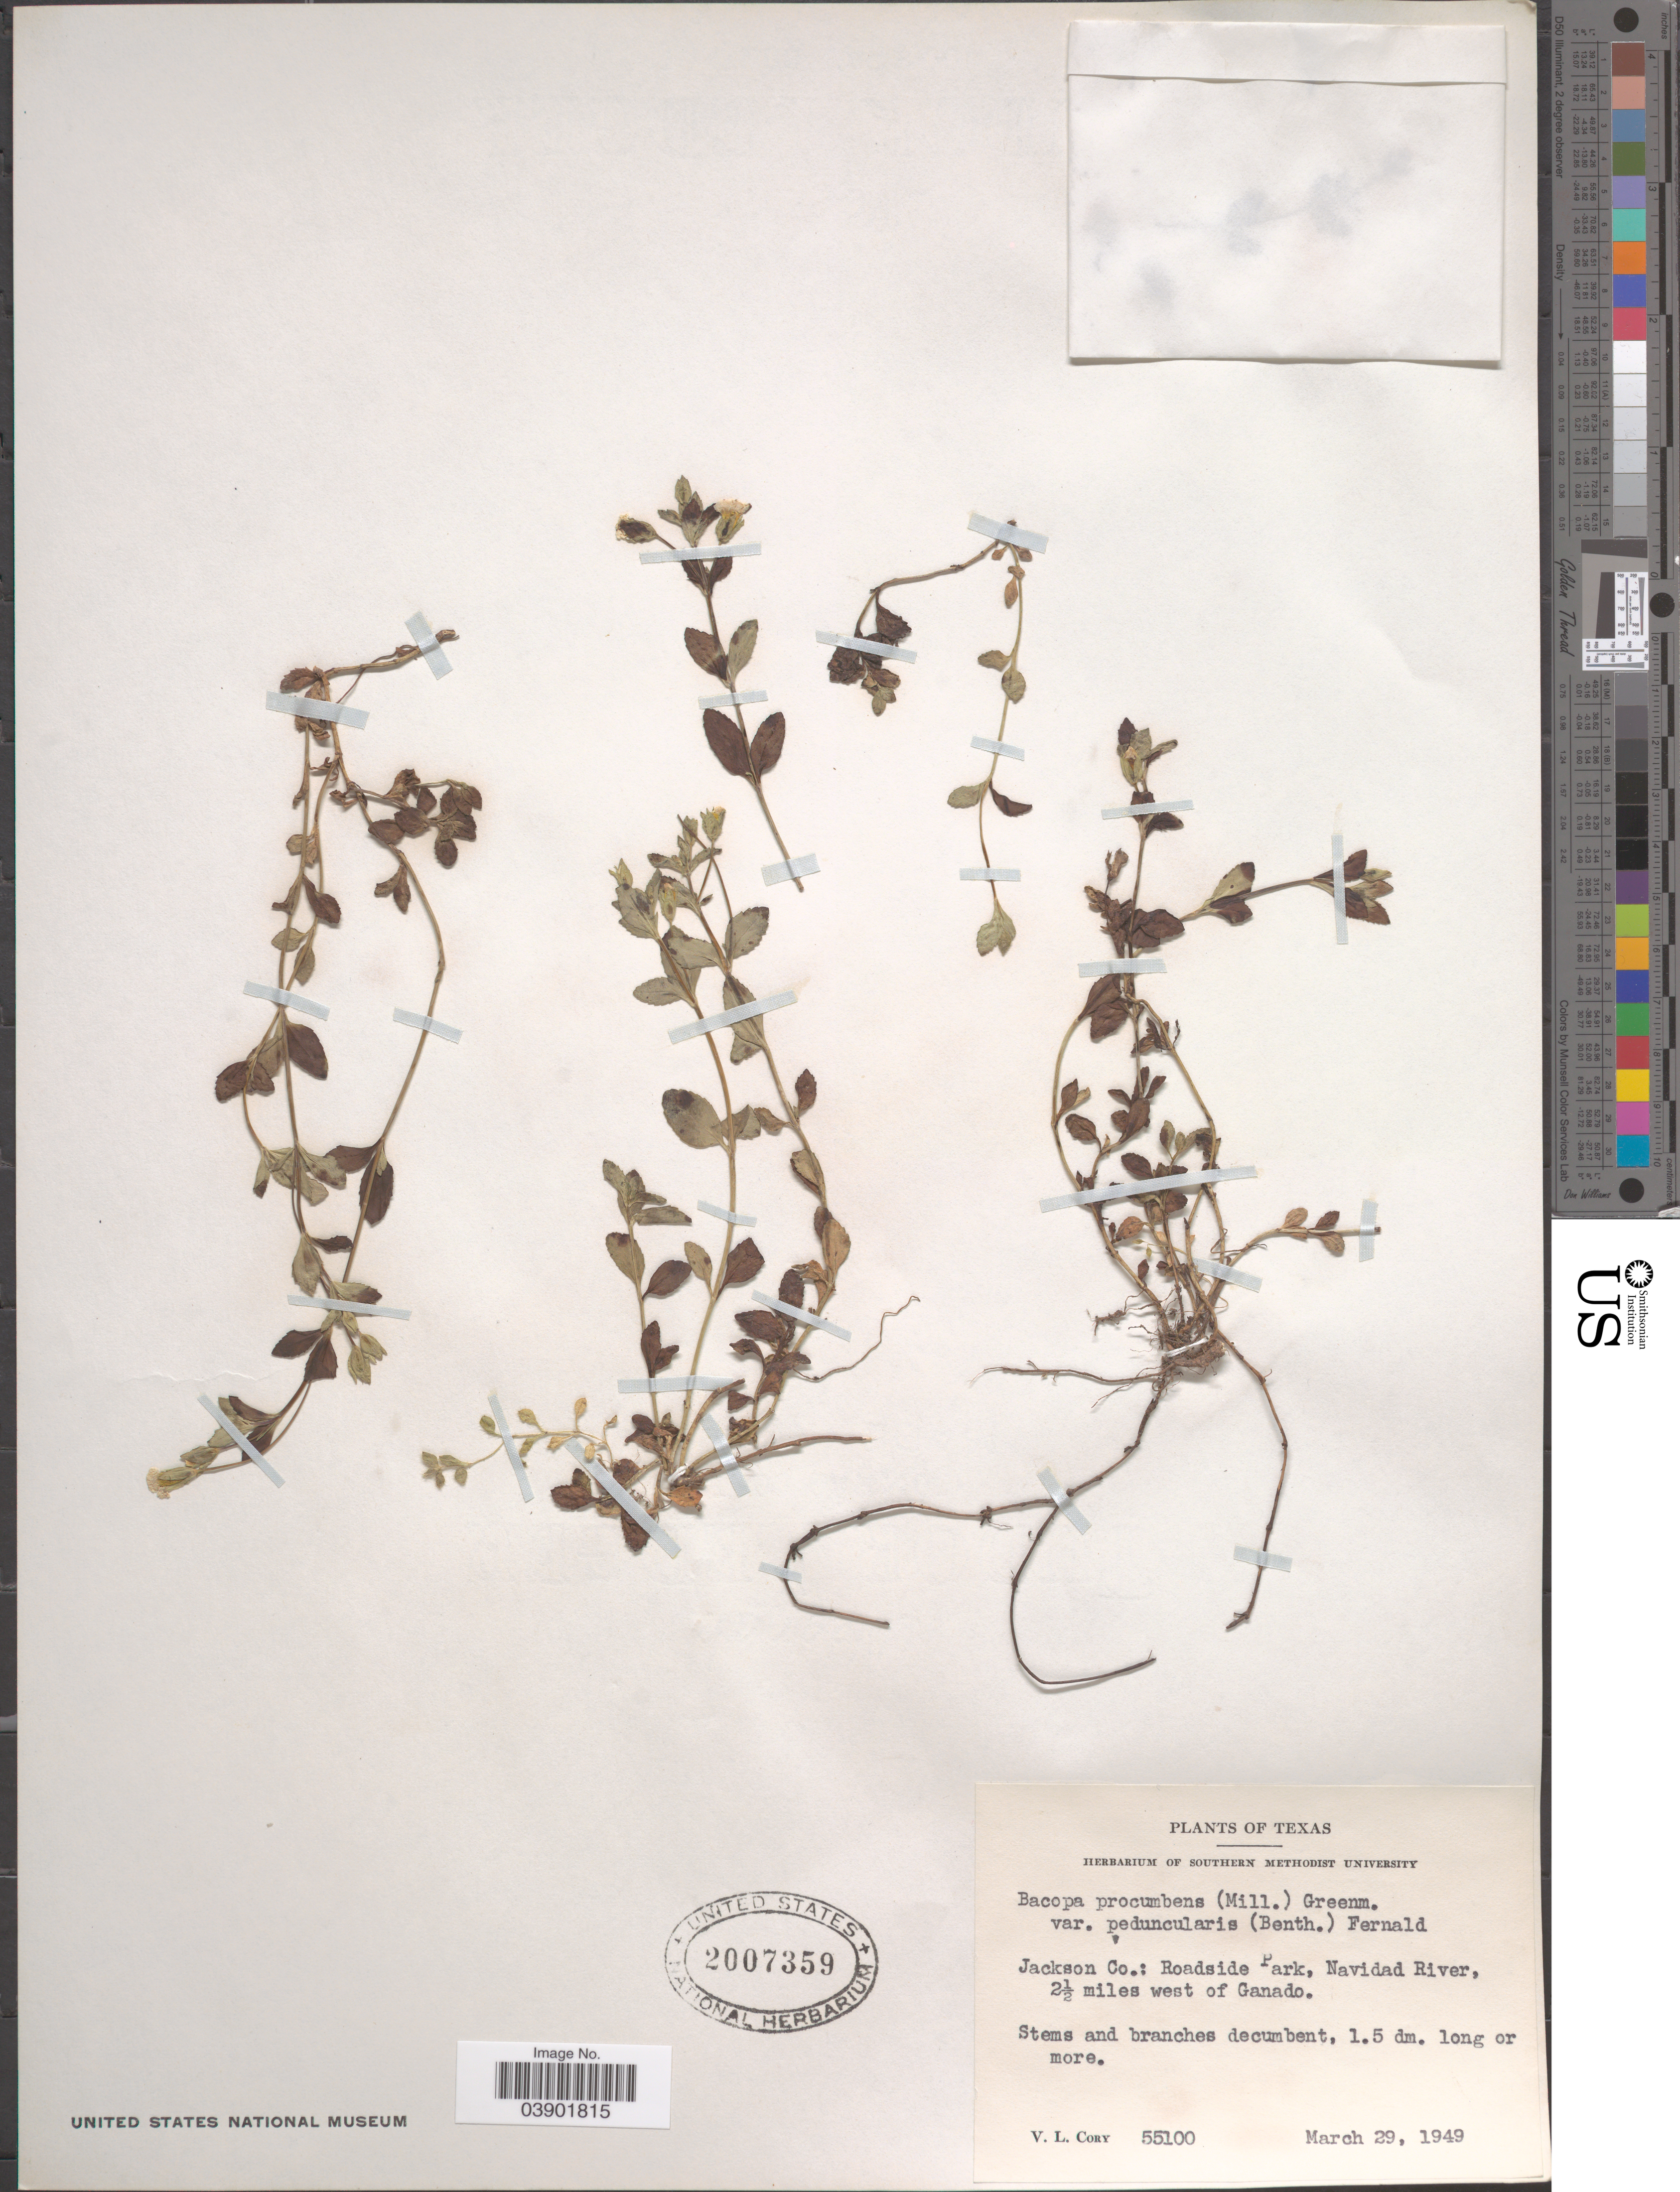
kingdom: Plantae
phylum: Tracheophyta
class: Magnoliopsida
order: Lamiales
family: Plantaginaceae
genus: Bacopa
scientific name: Bacopa procumbens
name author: (Mill.) Greenm.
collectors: V. Cory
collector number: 55100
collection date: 1949-03-29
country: United States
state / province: Texas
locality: Jackson Co.: Roadside Park, Navidad River, 2½ miles west of Ganado.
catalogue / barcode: US 2007359